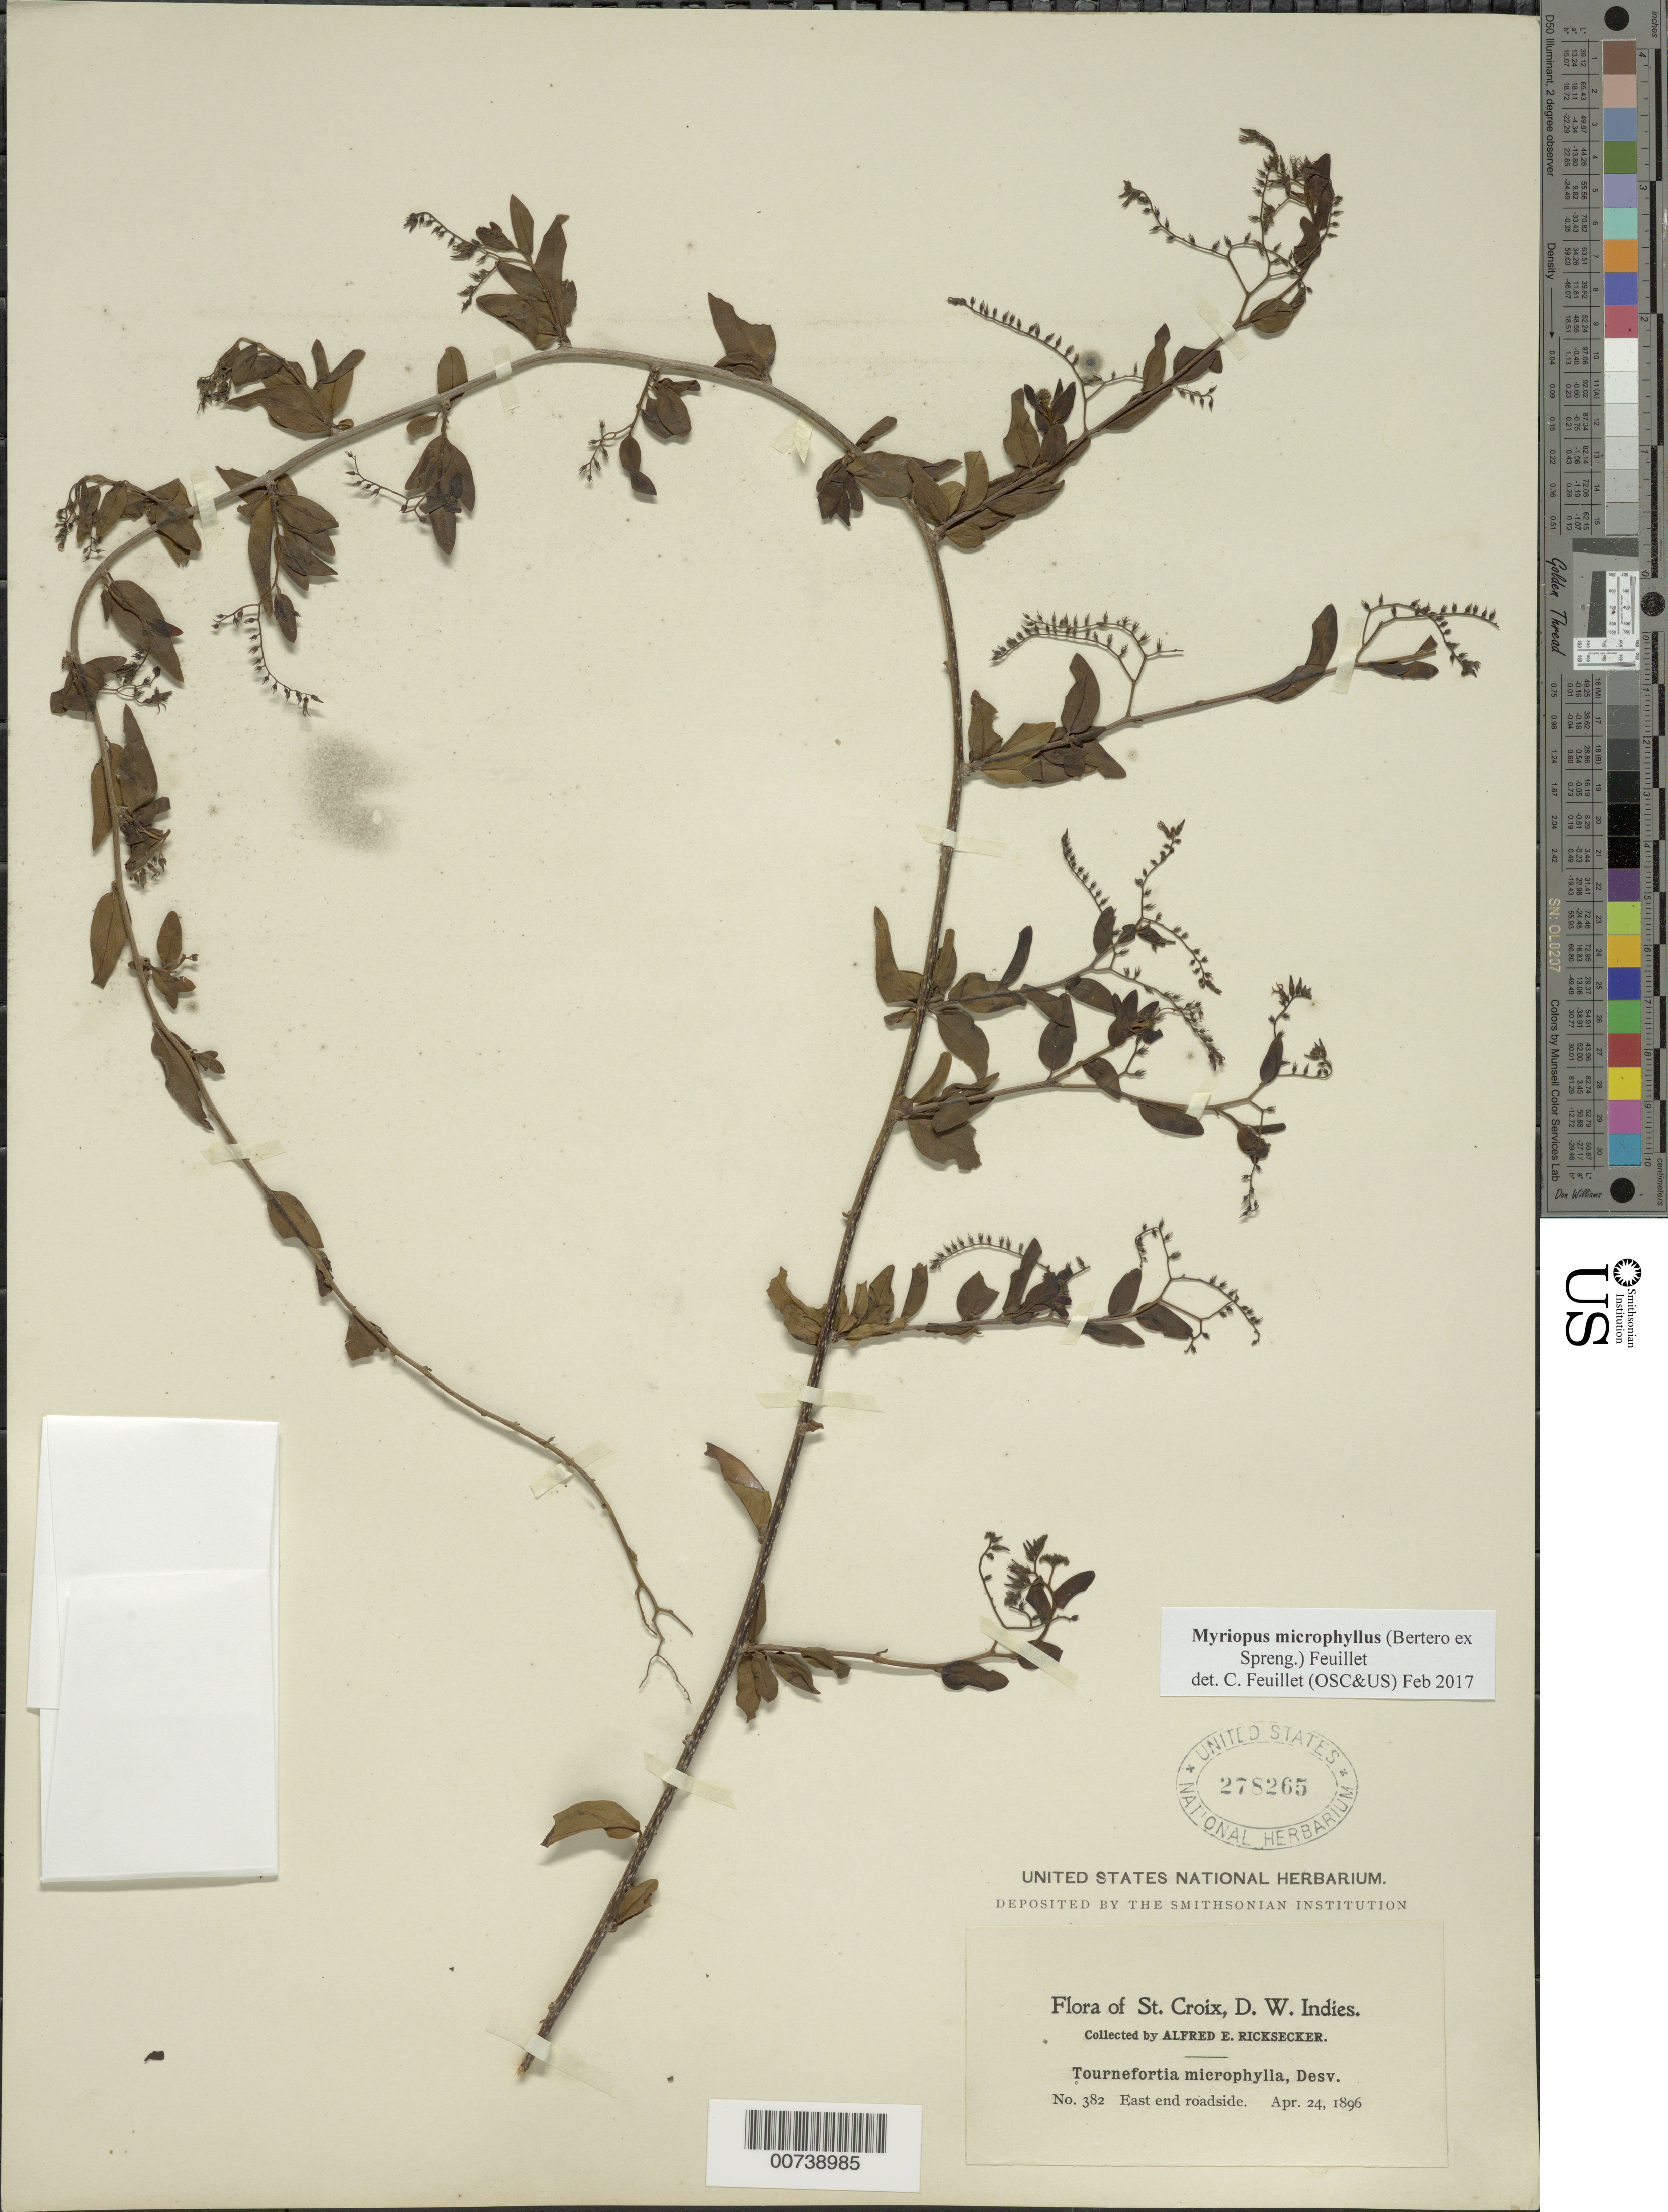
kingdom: Plantae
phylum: Tracheophyta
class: Magnoliopsida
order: Boraginales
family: Heliotropiaceae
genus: Myriopus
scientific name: Myriopus microphyllus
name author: (Bertero ex Spreng.) Feuillet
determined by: Feuillet, C.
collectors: A. E. Ricksecker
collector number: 382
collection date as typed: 24 Apr 1896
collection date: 1896-04-24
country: U.S. Virgin Islands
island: St. Croix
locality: East end roadside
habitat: Roadside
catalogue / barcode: US 278265